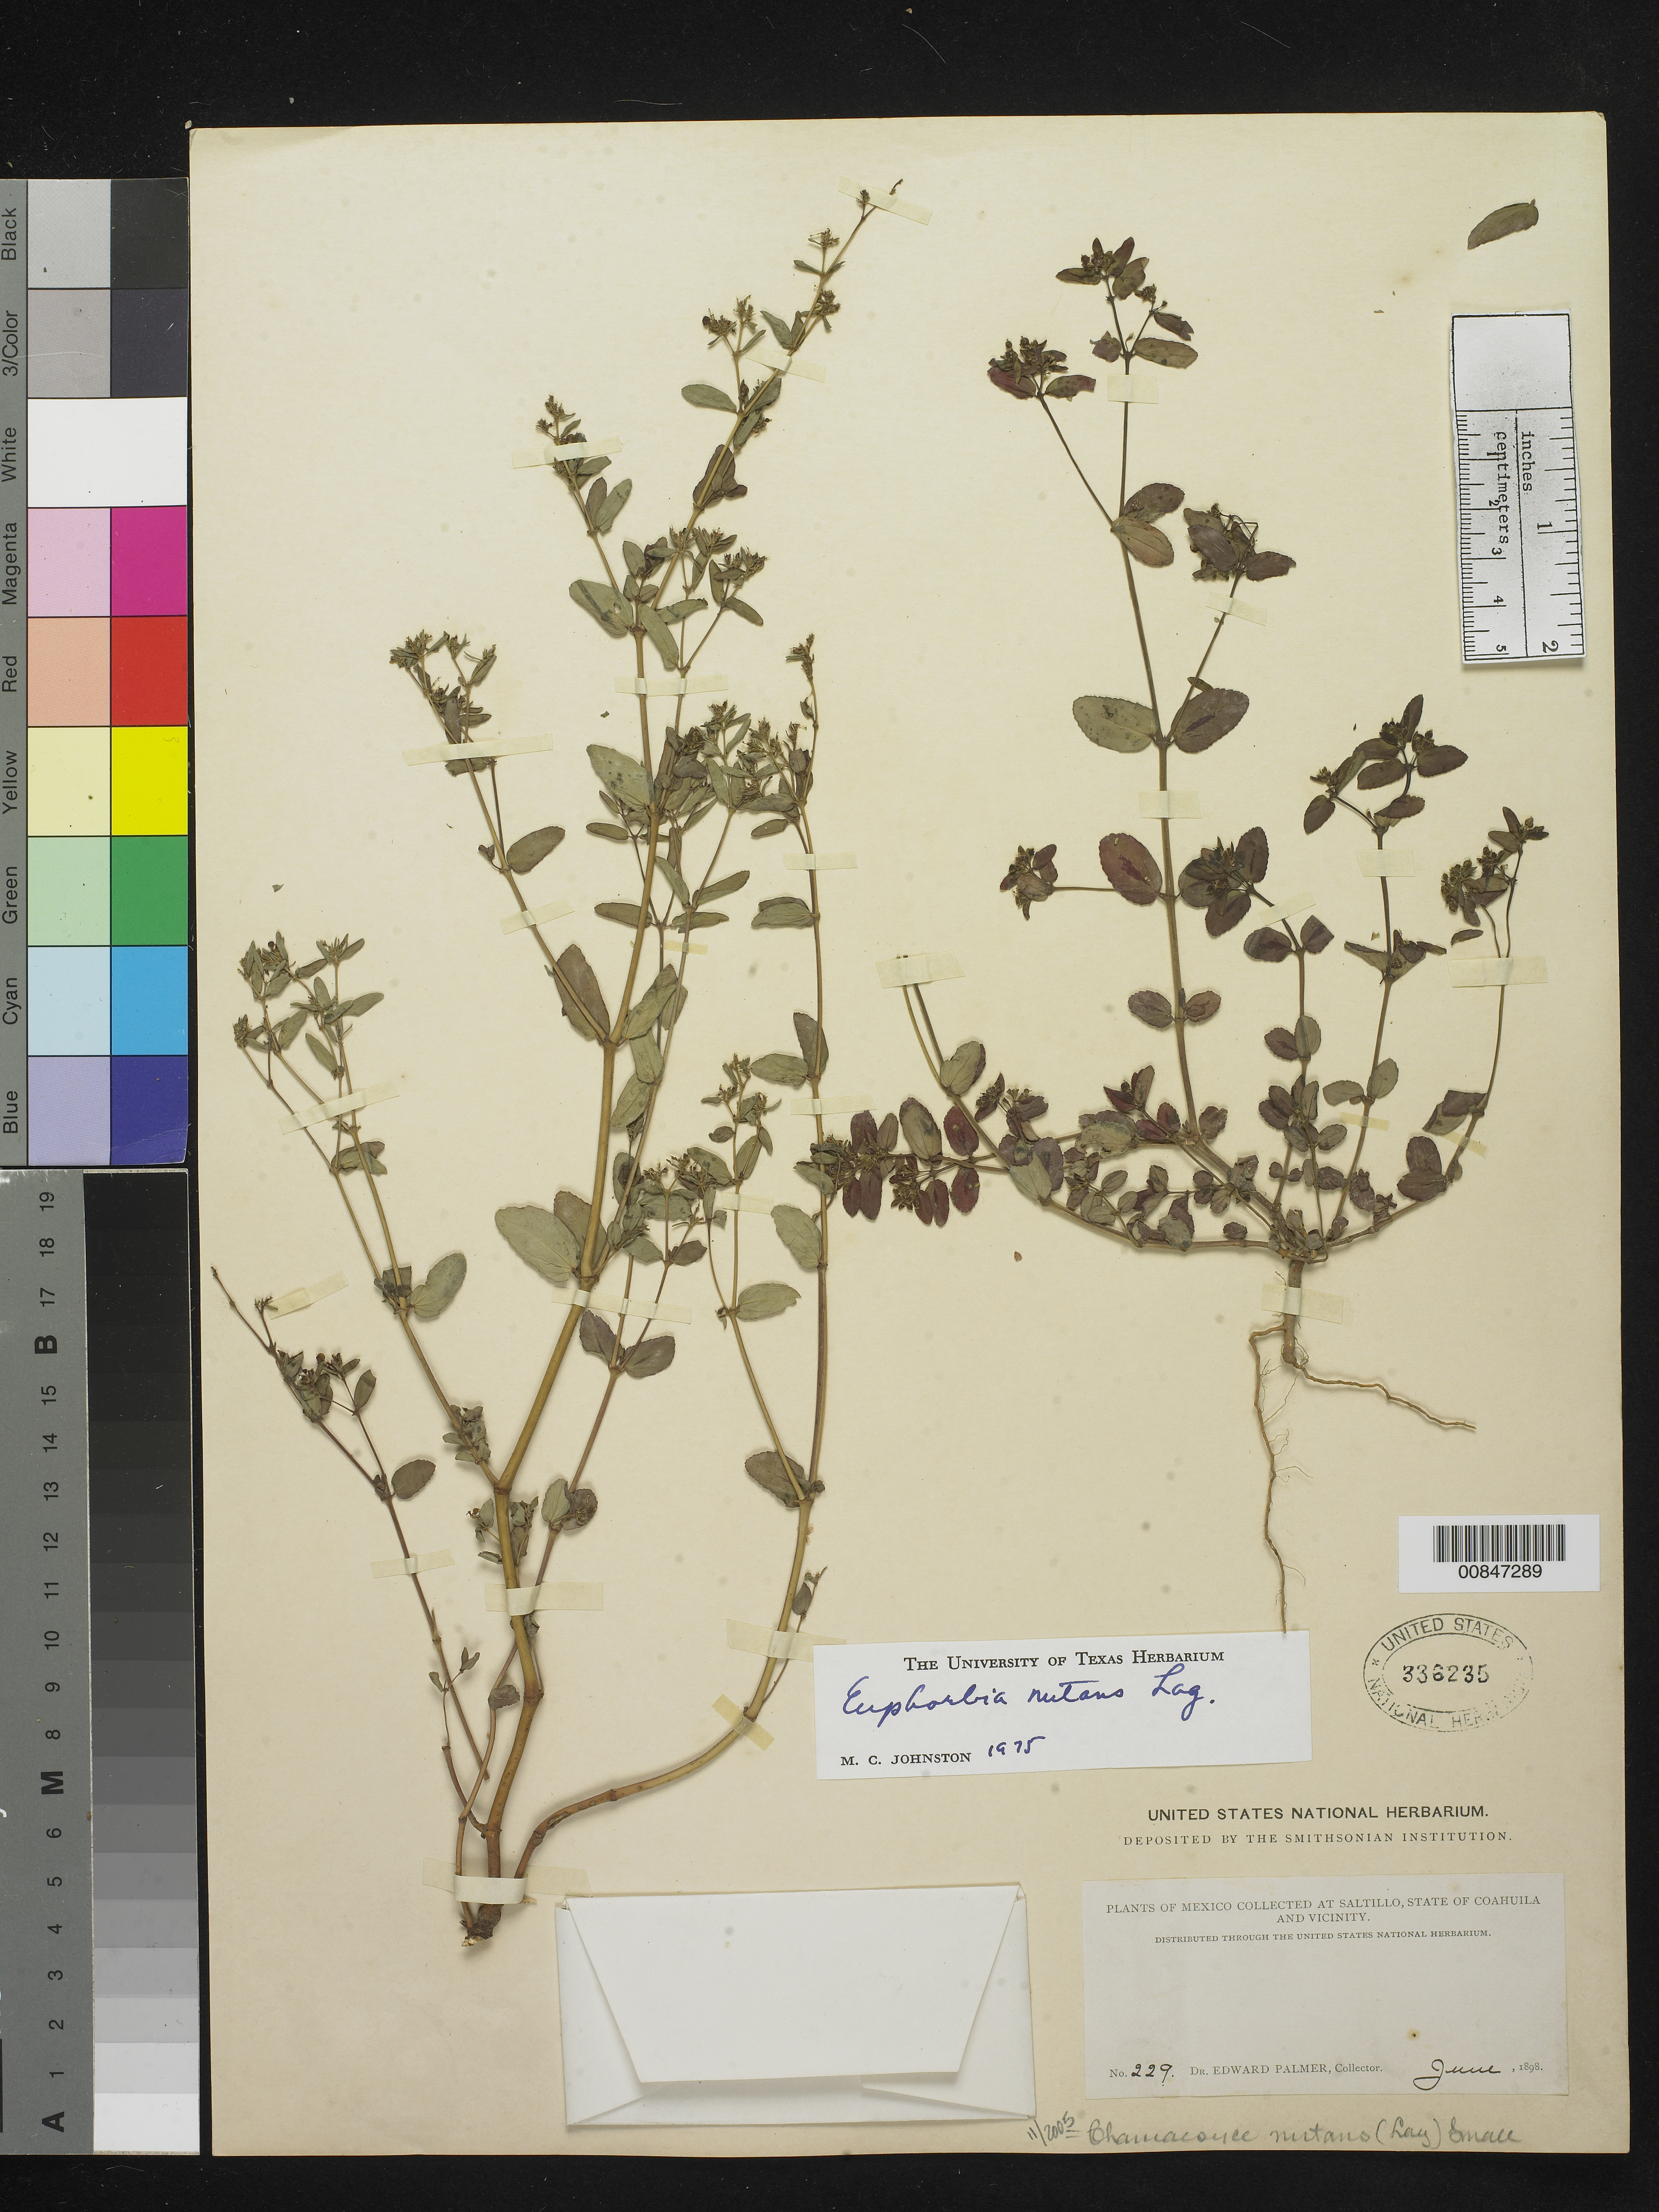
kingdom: Plantae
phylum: Tracheophyta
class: Magnoliopsida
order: Malpighiales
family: Euphorbiaceae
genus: Euphorbia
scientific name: Euphorbia nutans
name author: Lag.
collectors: E. Palmer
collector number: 229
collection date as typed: Jun 1898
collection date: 1898-06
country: Mexico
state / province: Coahuila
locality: Saltillo, Coahuila and vicinity.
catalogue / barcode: US 336235